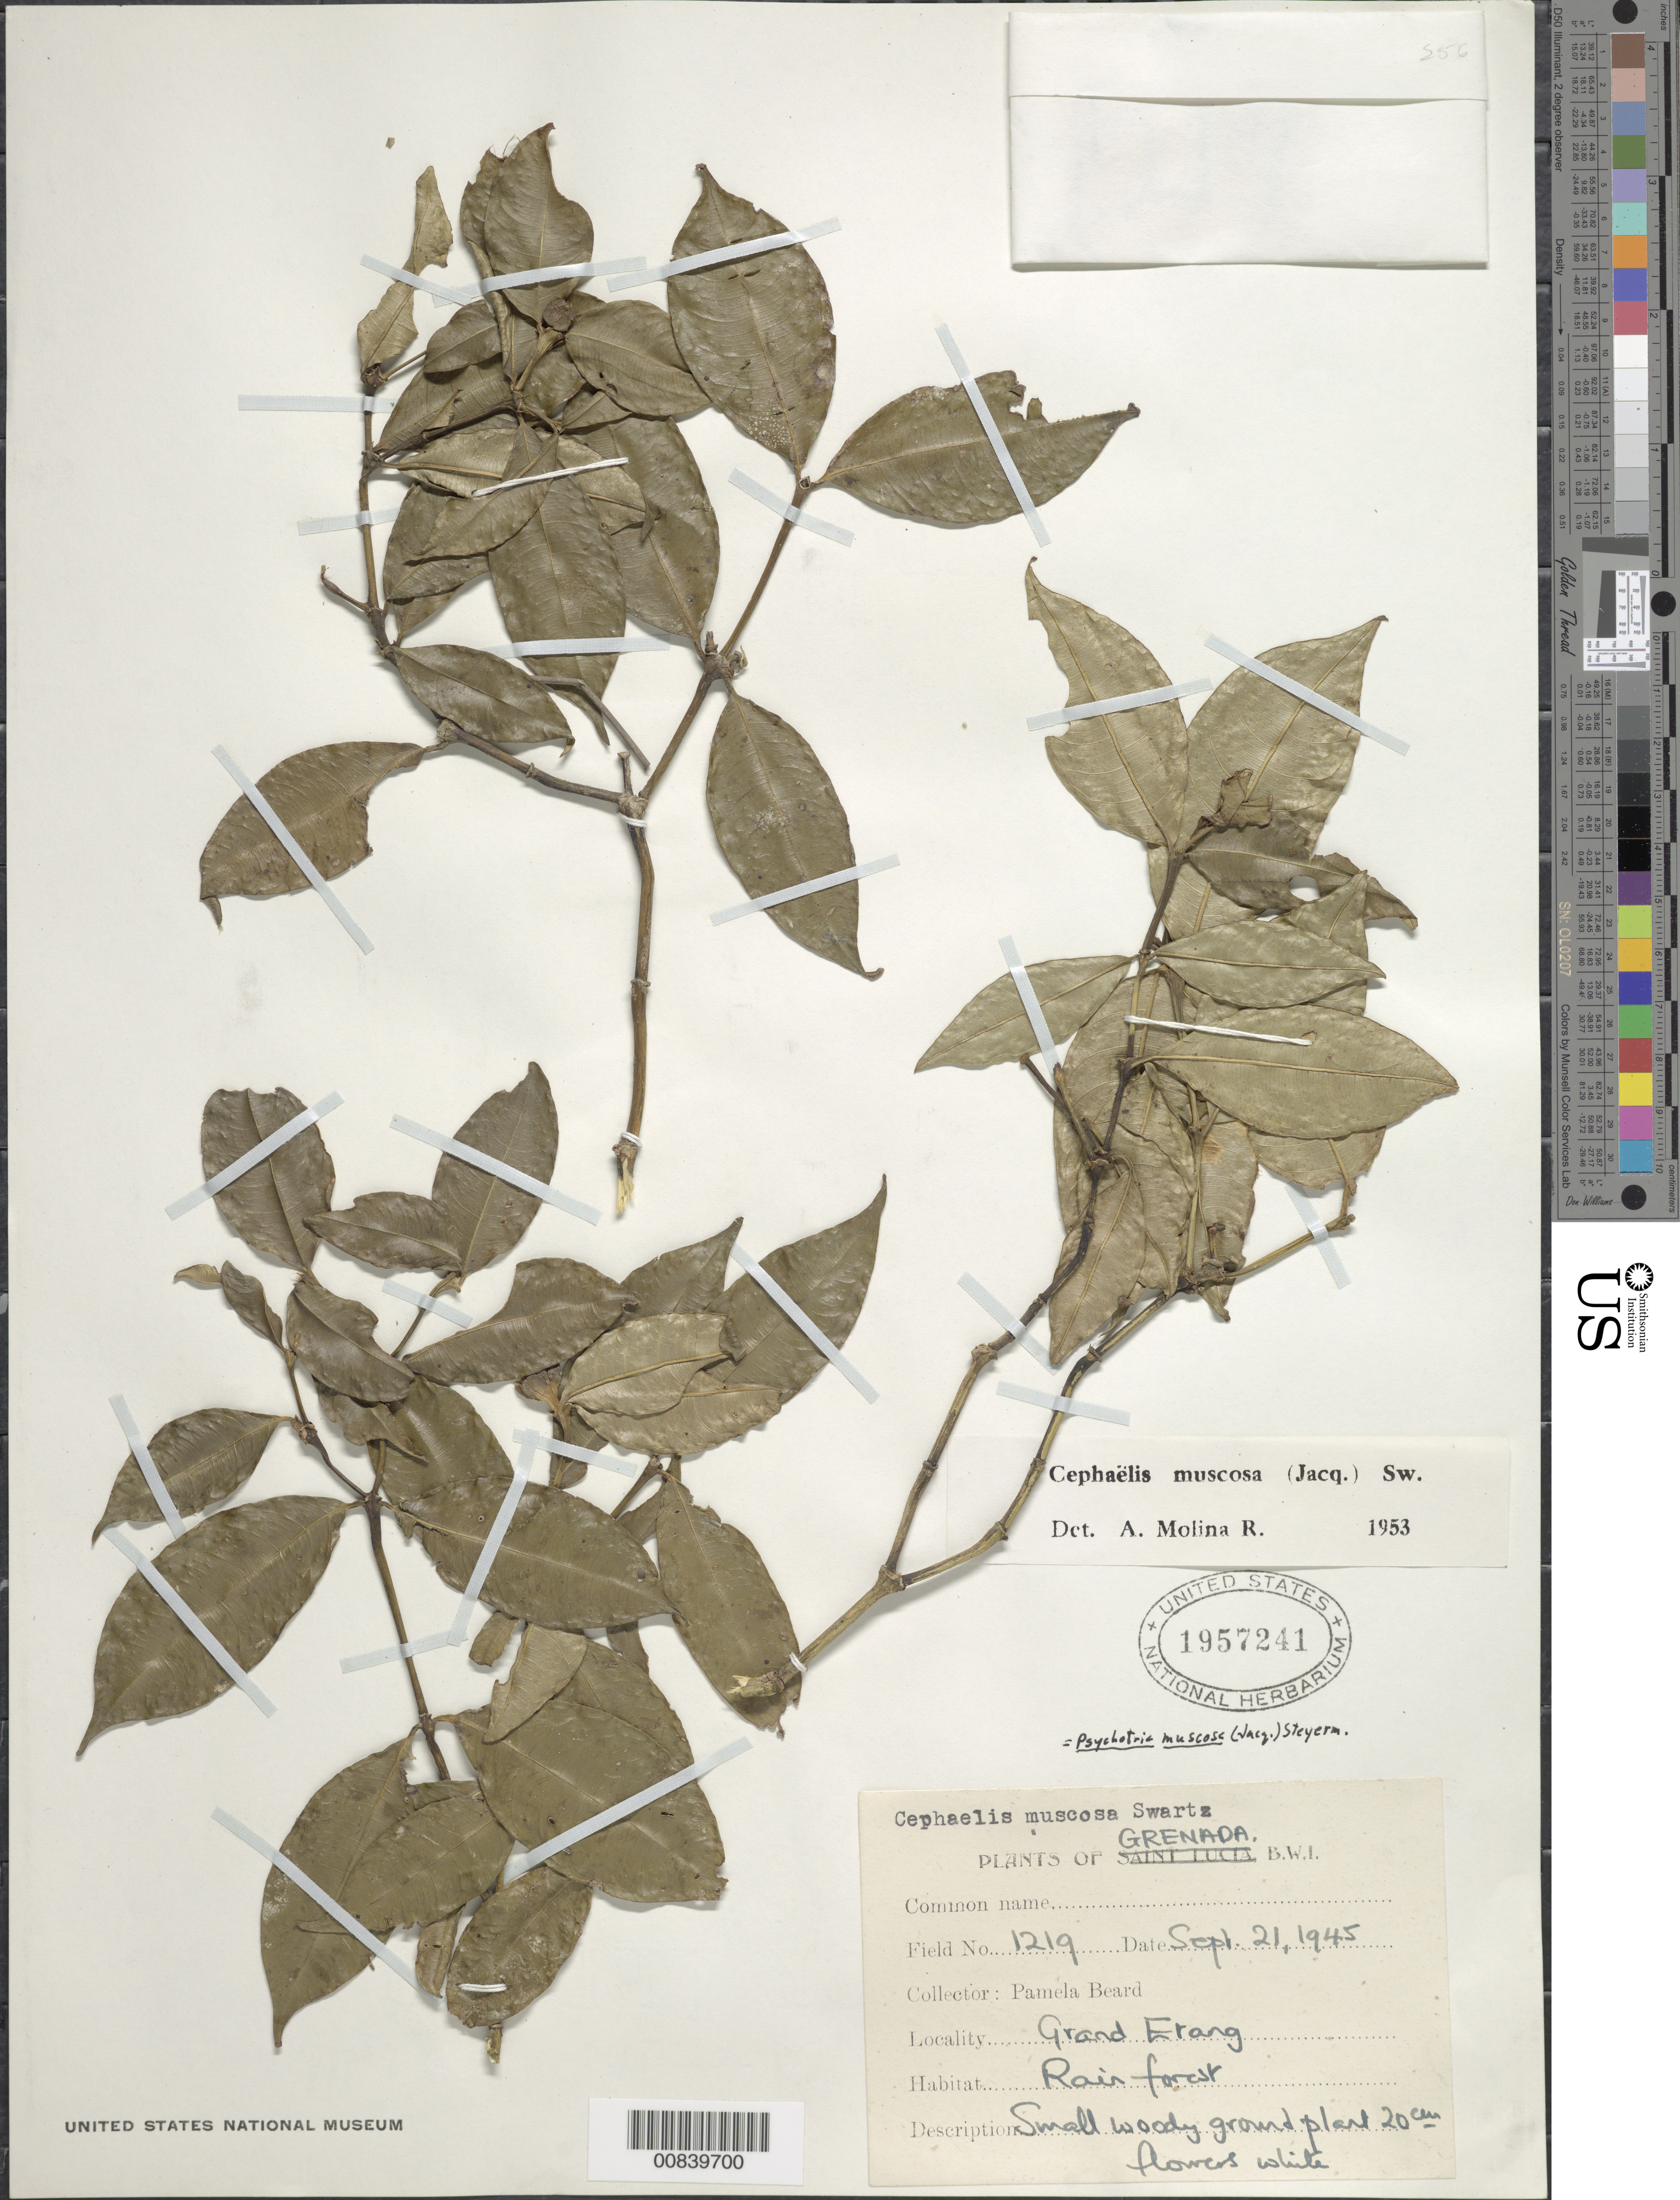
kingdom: Plantae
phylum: Tracheophyta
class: Magnoliopsida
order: Gentianales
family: Rubiaceae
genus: Psychotria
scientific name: Psychotria mucosa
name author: (Jacq.) Steyerm.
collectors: P. Beard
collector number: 1219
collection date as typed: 21 Sep 1945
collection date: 1945-09-21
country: Grenada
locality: Grand Etang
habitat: Rainforest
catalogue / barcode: US 1957241